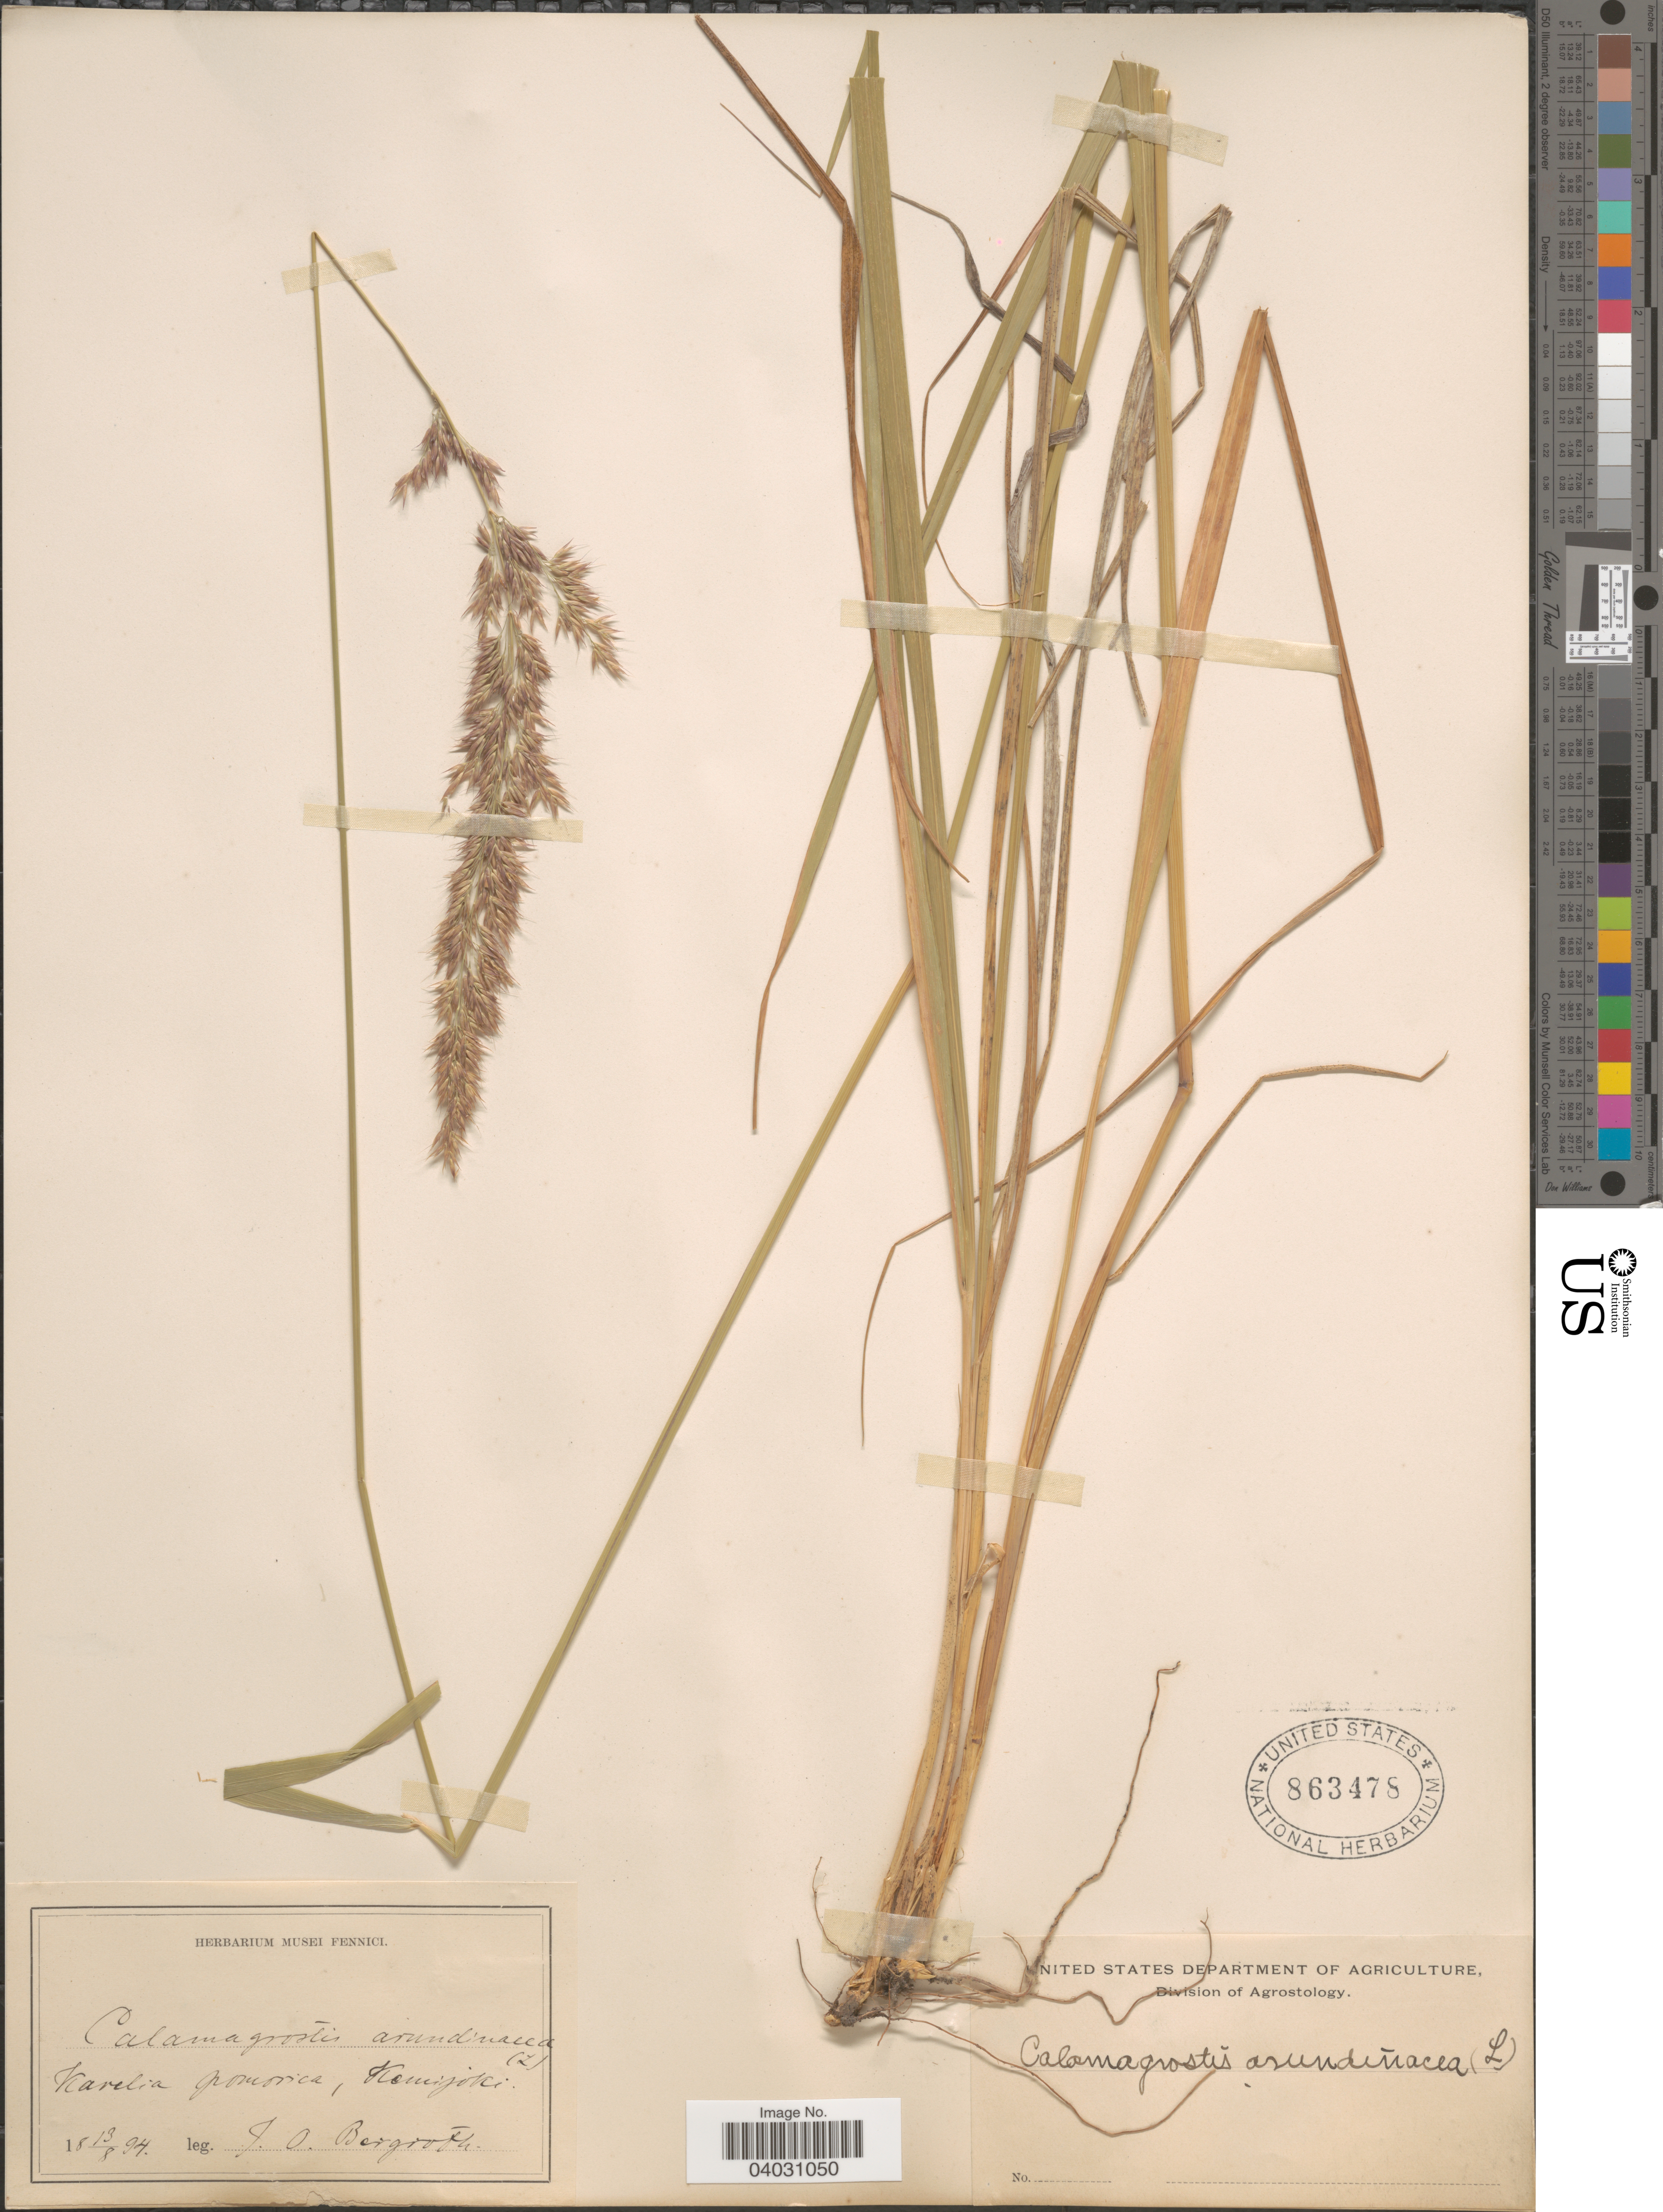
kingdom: Plantae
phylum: Tracheophyta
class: Liliopsida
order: Poales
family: Poaceae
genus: Calamagrostis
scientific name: Calamagrostis arundinacea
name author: (L.) Roth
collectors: T. Bergroth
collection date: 1894-08-13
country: Finland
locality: Karelia pomorica, Kemijoki.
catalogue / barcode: US 863478